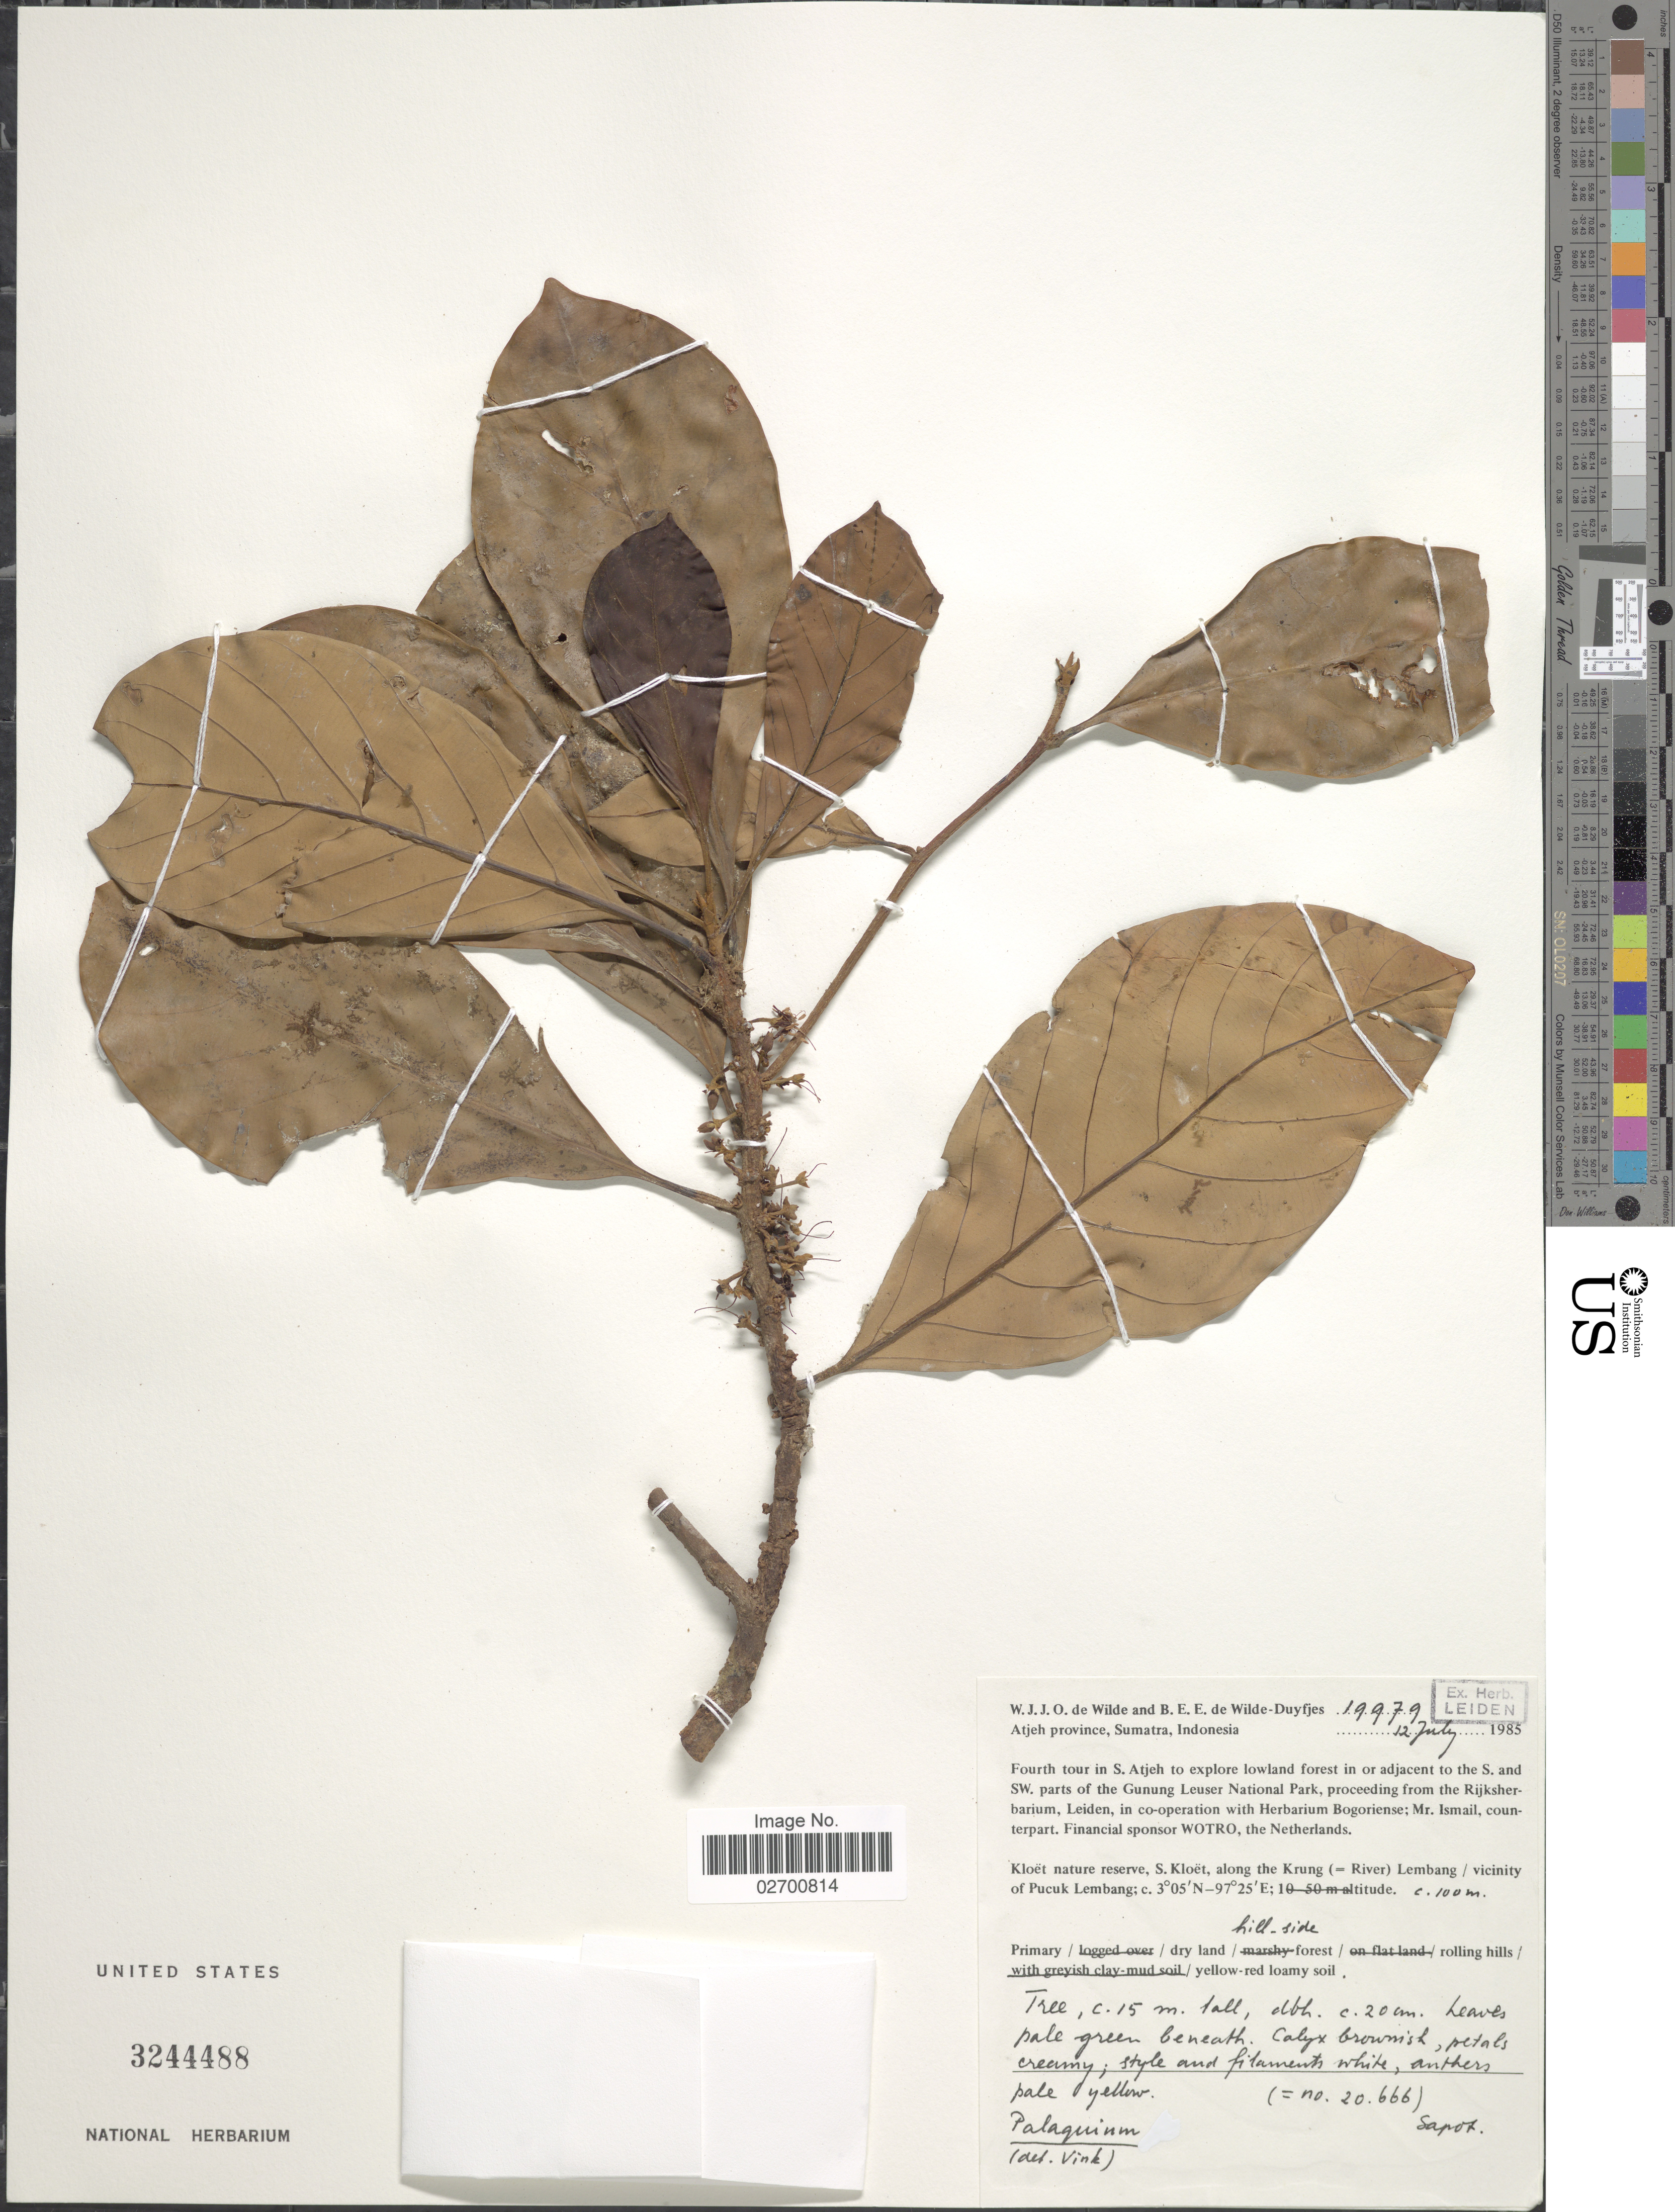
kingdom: Plantae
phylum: Tracheophyta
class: Magnoliopsida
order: Ericales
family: Sapotaceae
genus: Palaquium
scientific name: Palaquium sp.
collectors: W. J. de Wilde & B. E. de Wilde-Duyfjes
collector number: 19979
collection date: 1985-07-12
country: Indonesia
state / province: Sumatra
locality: S. Atjeh in or adjacent to the S. and SW. parts of the Gunung Leuser National Park. Kloet nature reserve, S. Kloet, along the Krung (=River) Lembang/vicinity of Pucuk Lembang.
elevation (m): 100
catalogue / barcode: US 3244488